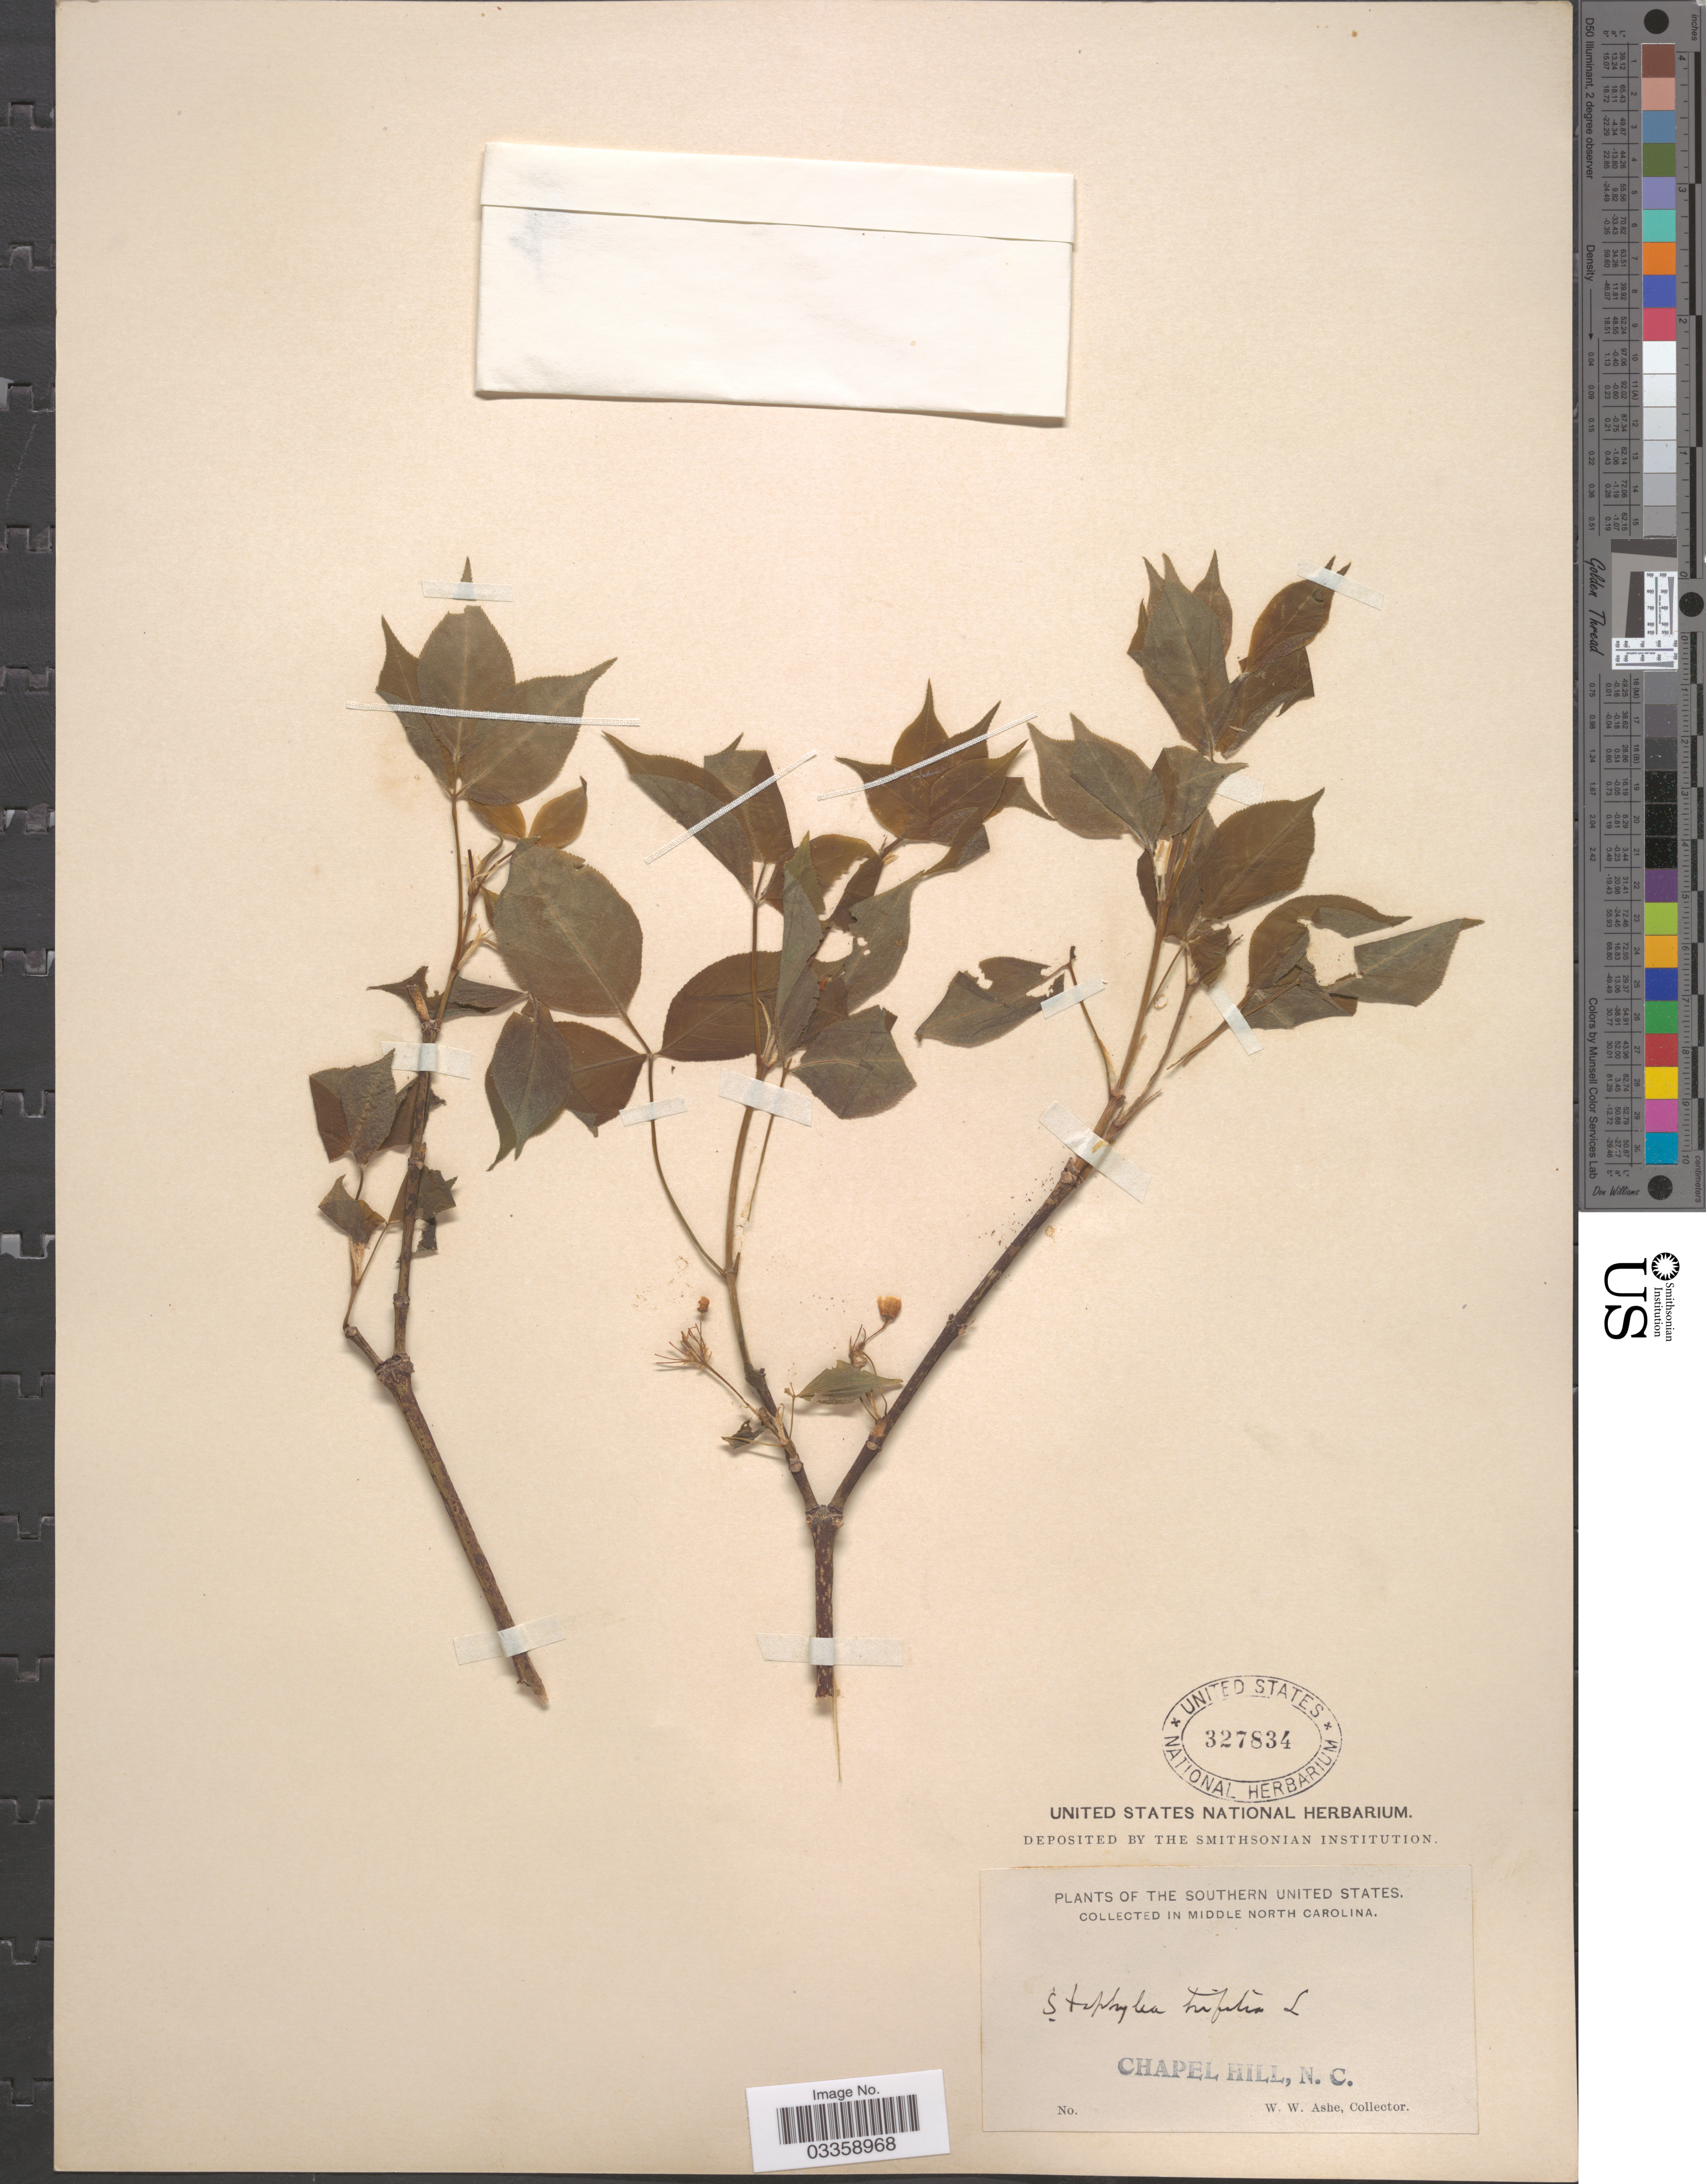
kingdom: Plantae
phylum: Tracheophyta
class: Magnoliopsida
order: Crossosomatales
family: Staphyleaceae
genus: Staphylea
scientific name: Staphylea trifolia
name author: L.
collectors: W. W. Ashe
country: United States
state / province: North Carolina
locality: Southern United States. Middle North Carolina. Chapel Hill.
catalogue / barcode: US 327834